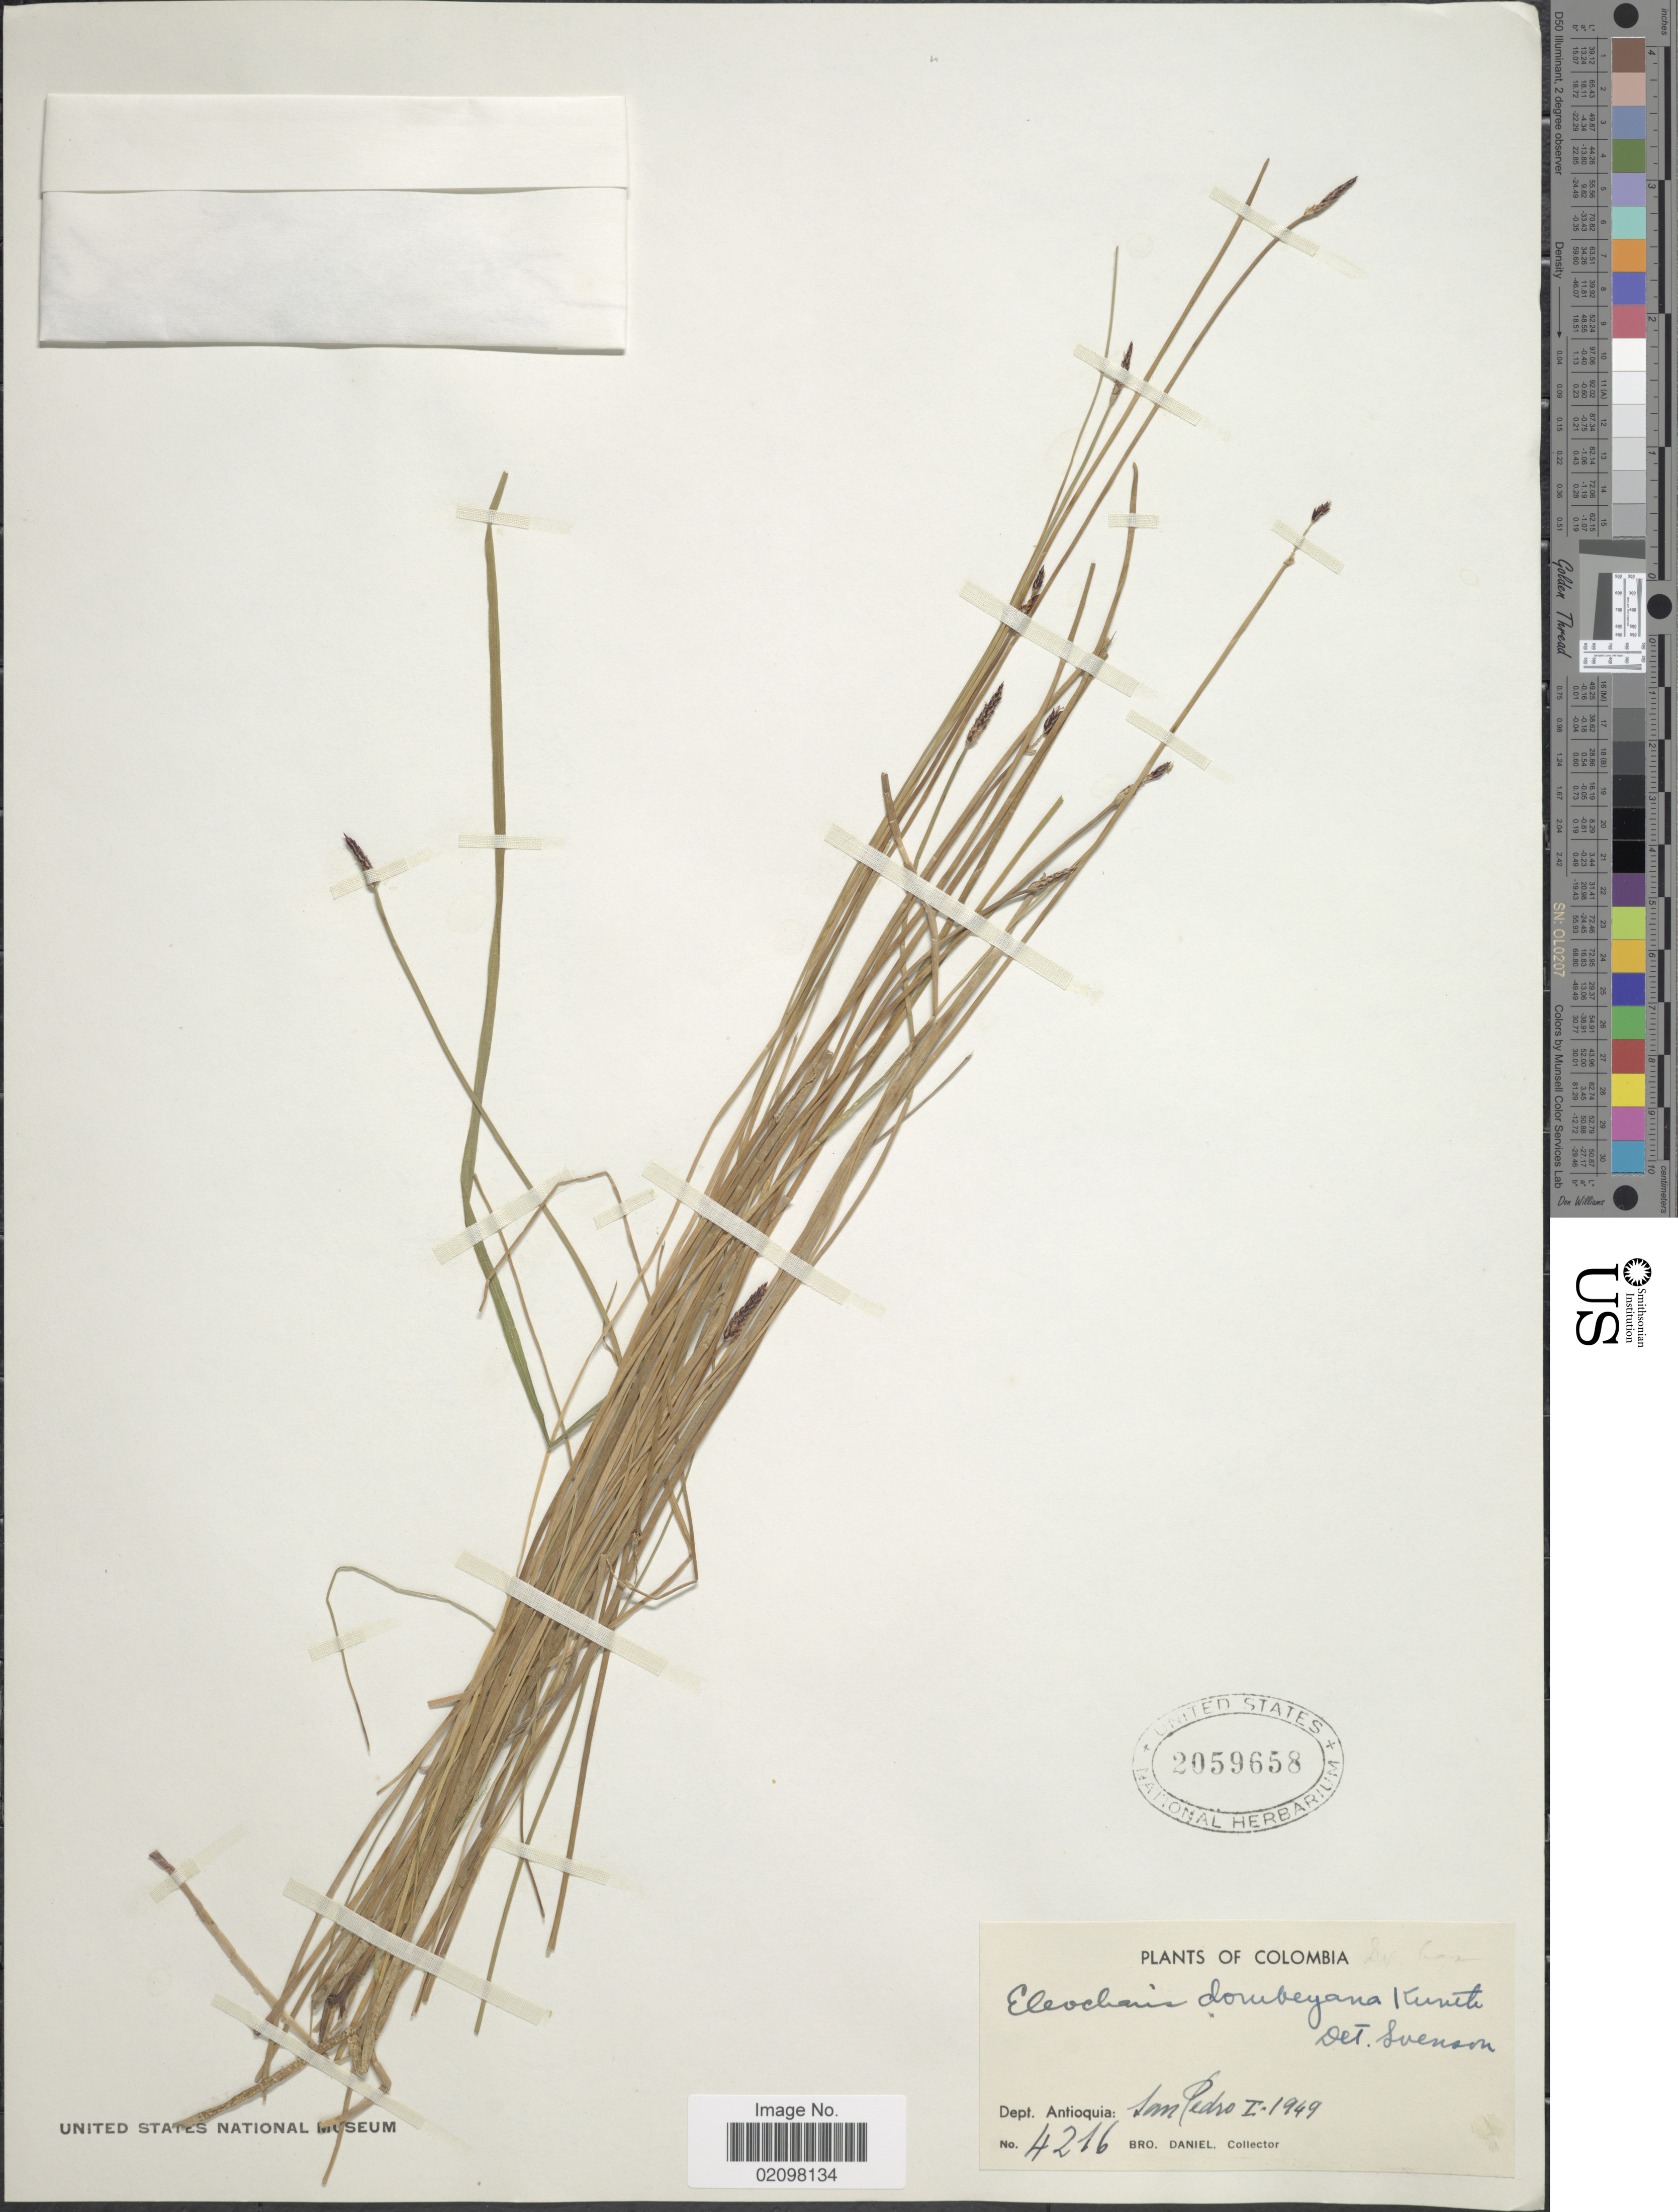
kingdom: Plantae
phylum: Tracheophyta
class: Liliopsida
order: Poales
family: Cyperaceae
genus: Eleocharis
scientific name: Eleocharis dombeyana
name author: Kunth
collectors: Bro. Daniel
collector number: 4216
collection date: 1949-01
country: Colombia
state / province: Antioquia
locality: San Pedro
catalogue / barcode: US 2059658